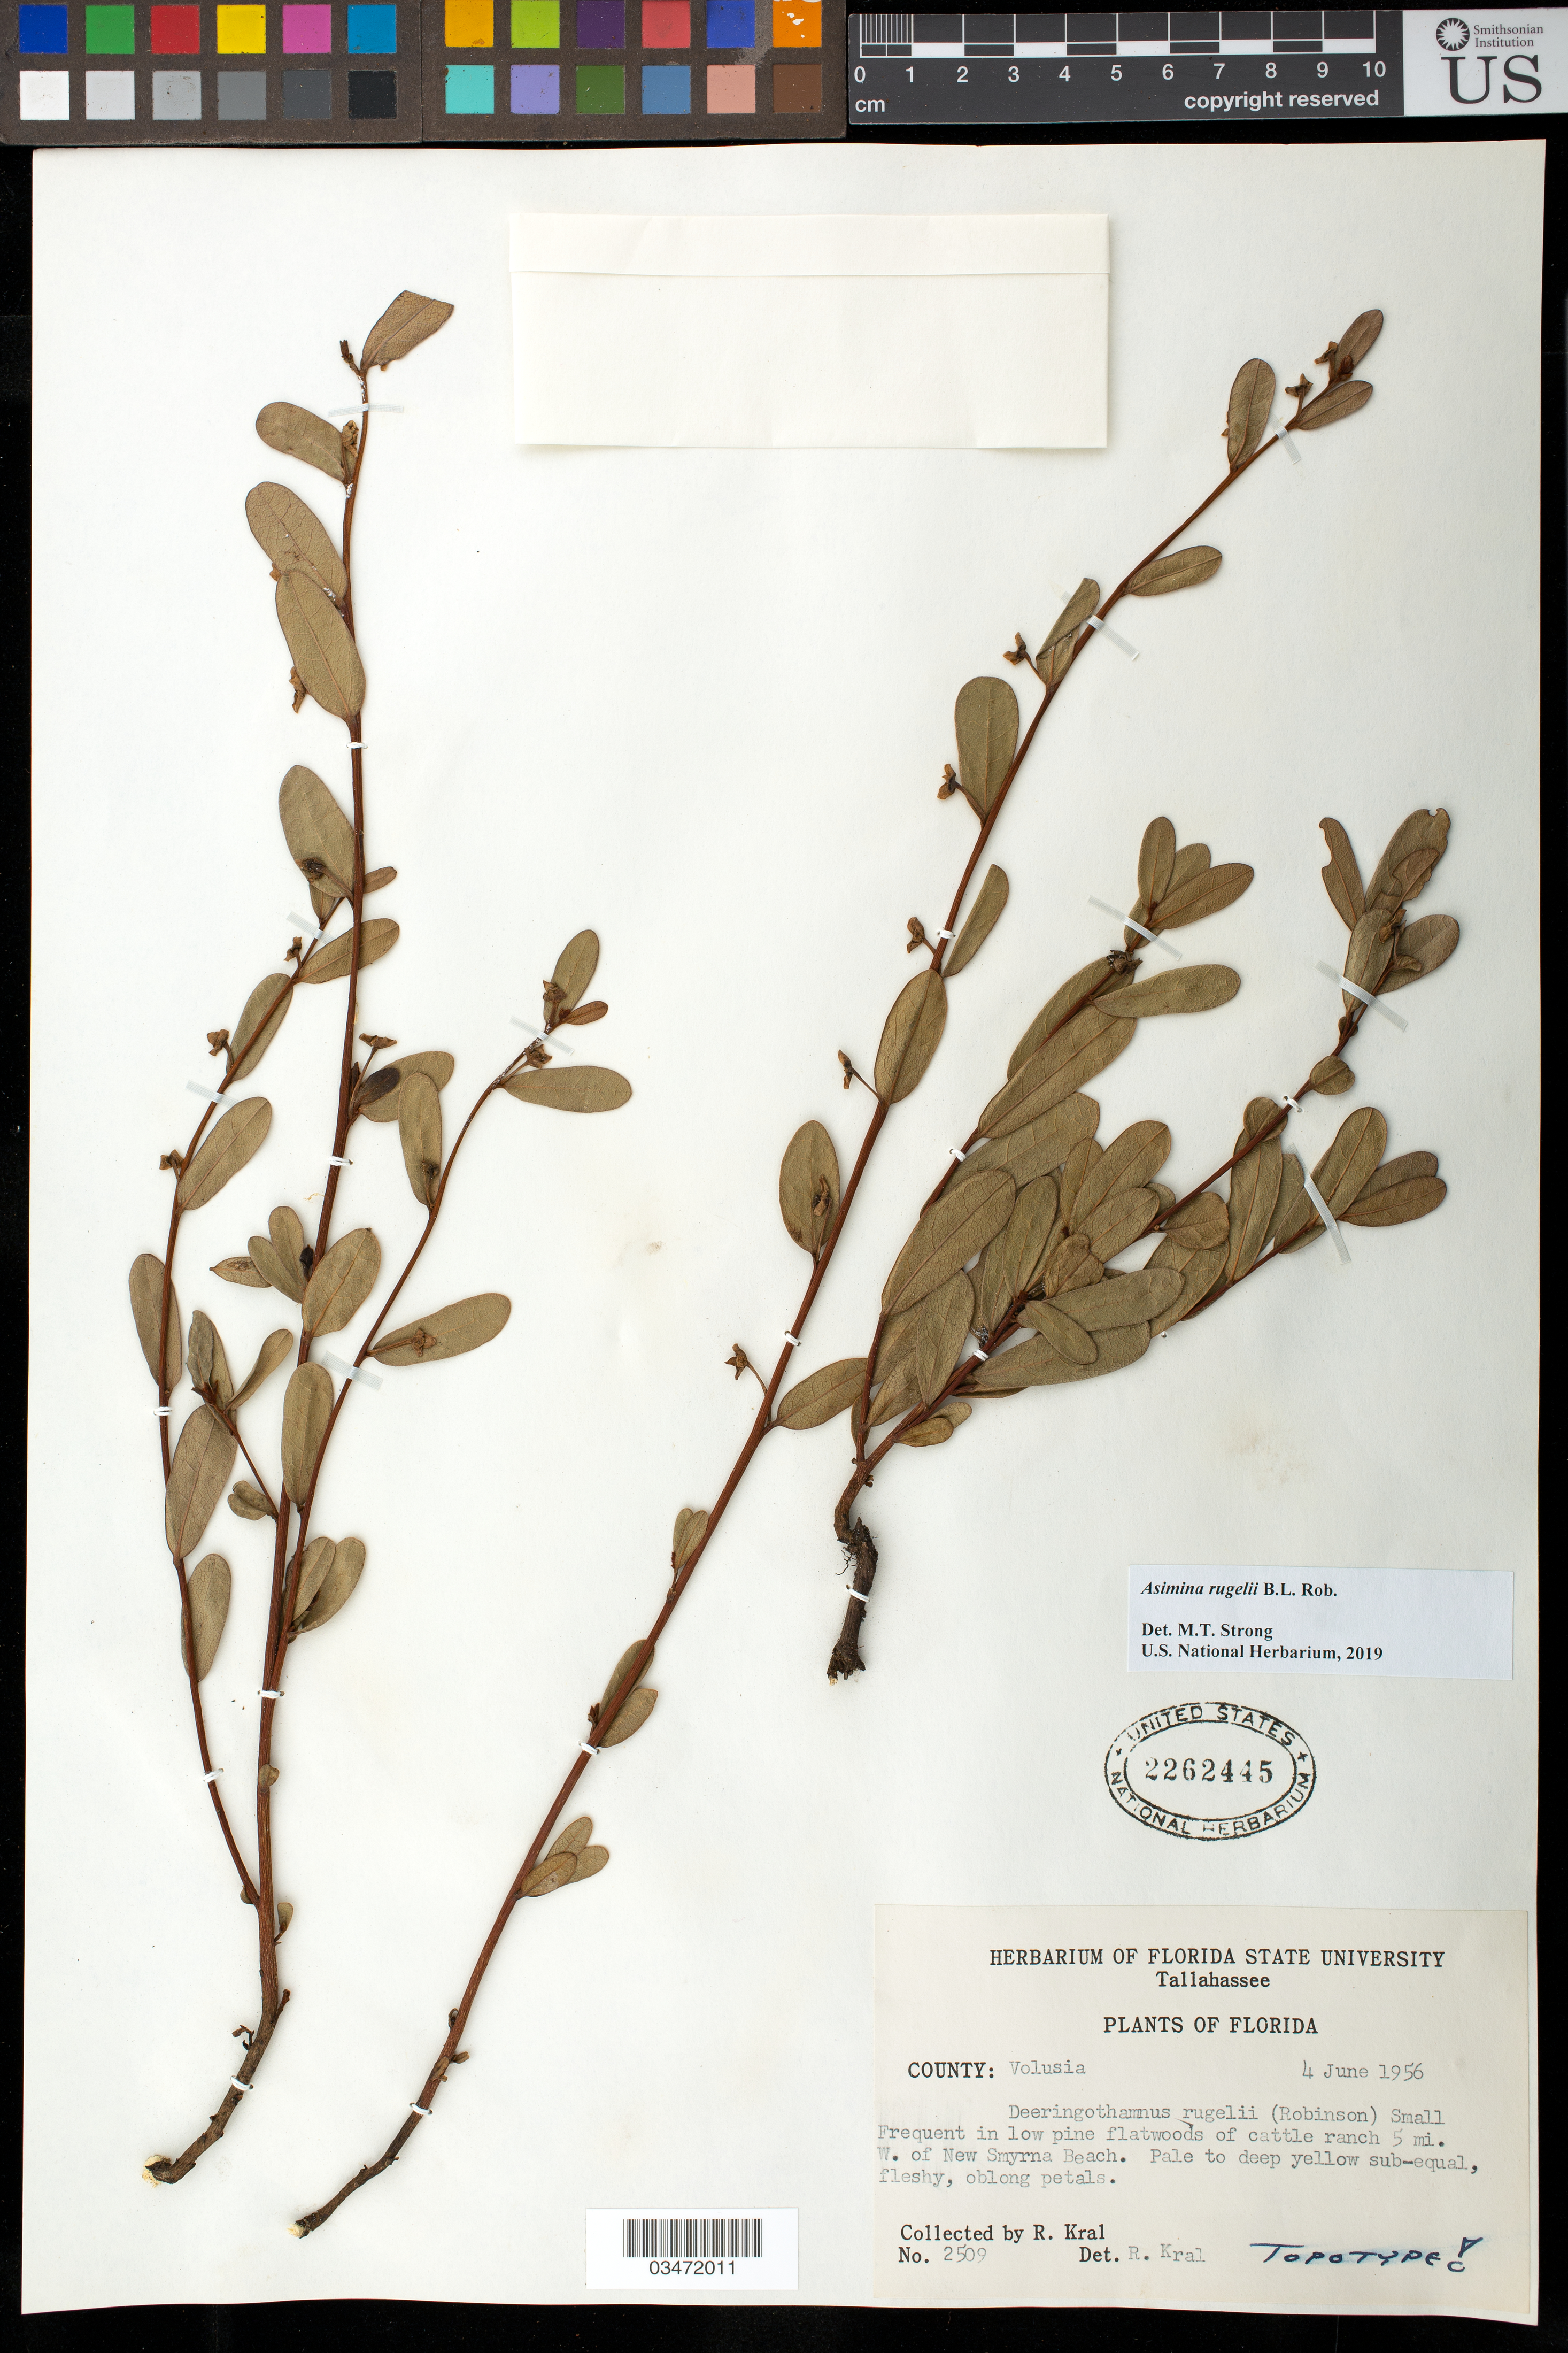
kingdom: Plantae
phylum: Tracheophyta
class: Magnoliopsida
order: Magnoliales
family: Annonaceae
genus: Asimina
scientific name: Asimina rugelii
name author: B.L. Rob.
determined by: Strong, M. T., (US), Smithsonian Institution - National Museum of Natural History (UNITED STATES)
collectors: R. Kral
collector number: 2509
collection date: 1956-06-04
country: United States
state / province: Florida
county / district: Volusia County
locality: New Smyrna Beach, cattle ranch 5 miles W of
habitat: Frequent in low pine flatwoods of cattle ranch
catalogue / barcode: US 2262445